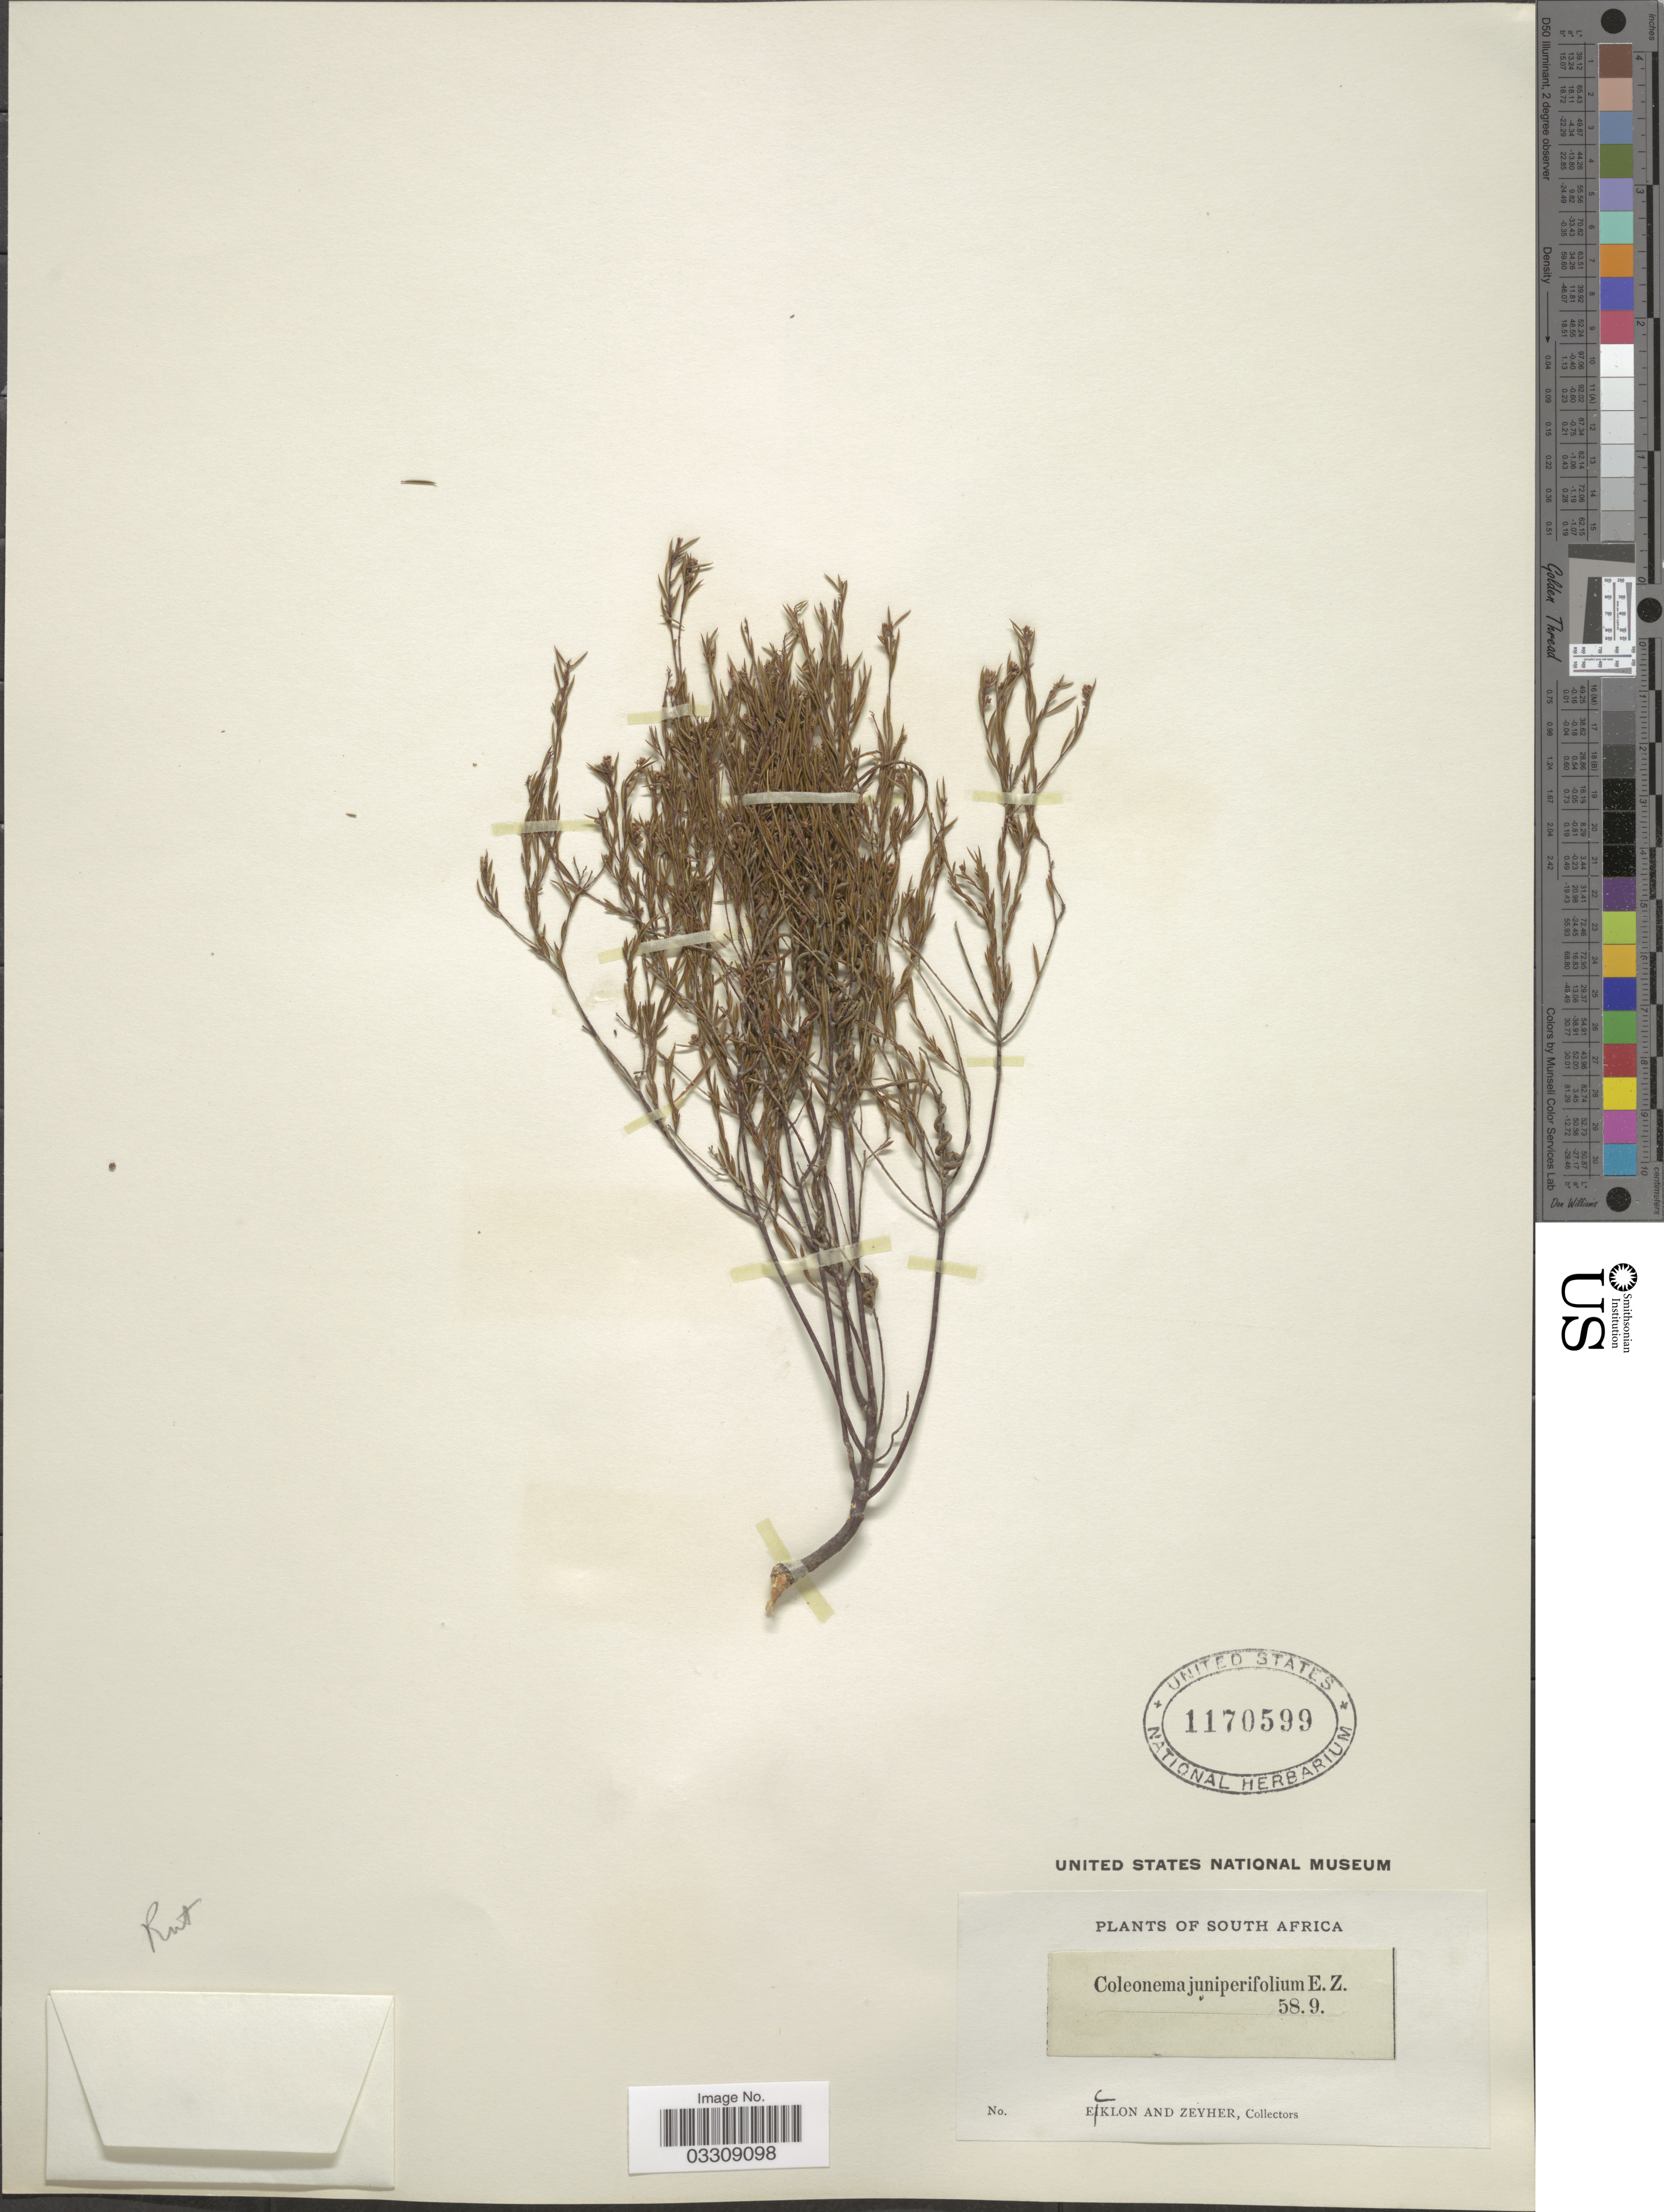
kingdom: Plantae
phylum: Tracheophyta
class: Magnoliopsida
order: Sapindales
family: Rutaceae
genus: Coleonema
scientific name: Coleonema juniperifolium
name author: Eckl. & Zeyh.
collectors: -. Ecklon & -. Zeyher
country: South Africa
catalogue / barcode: US 1170599